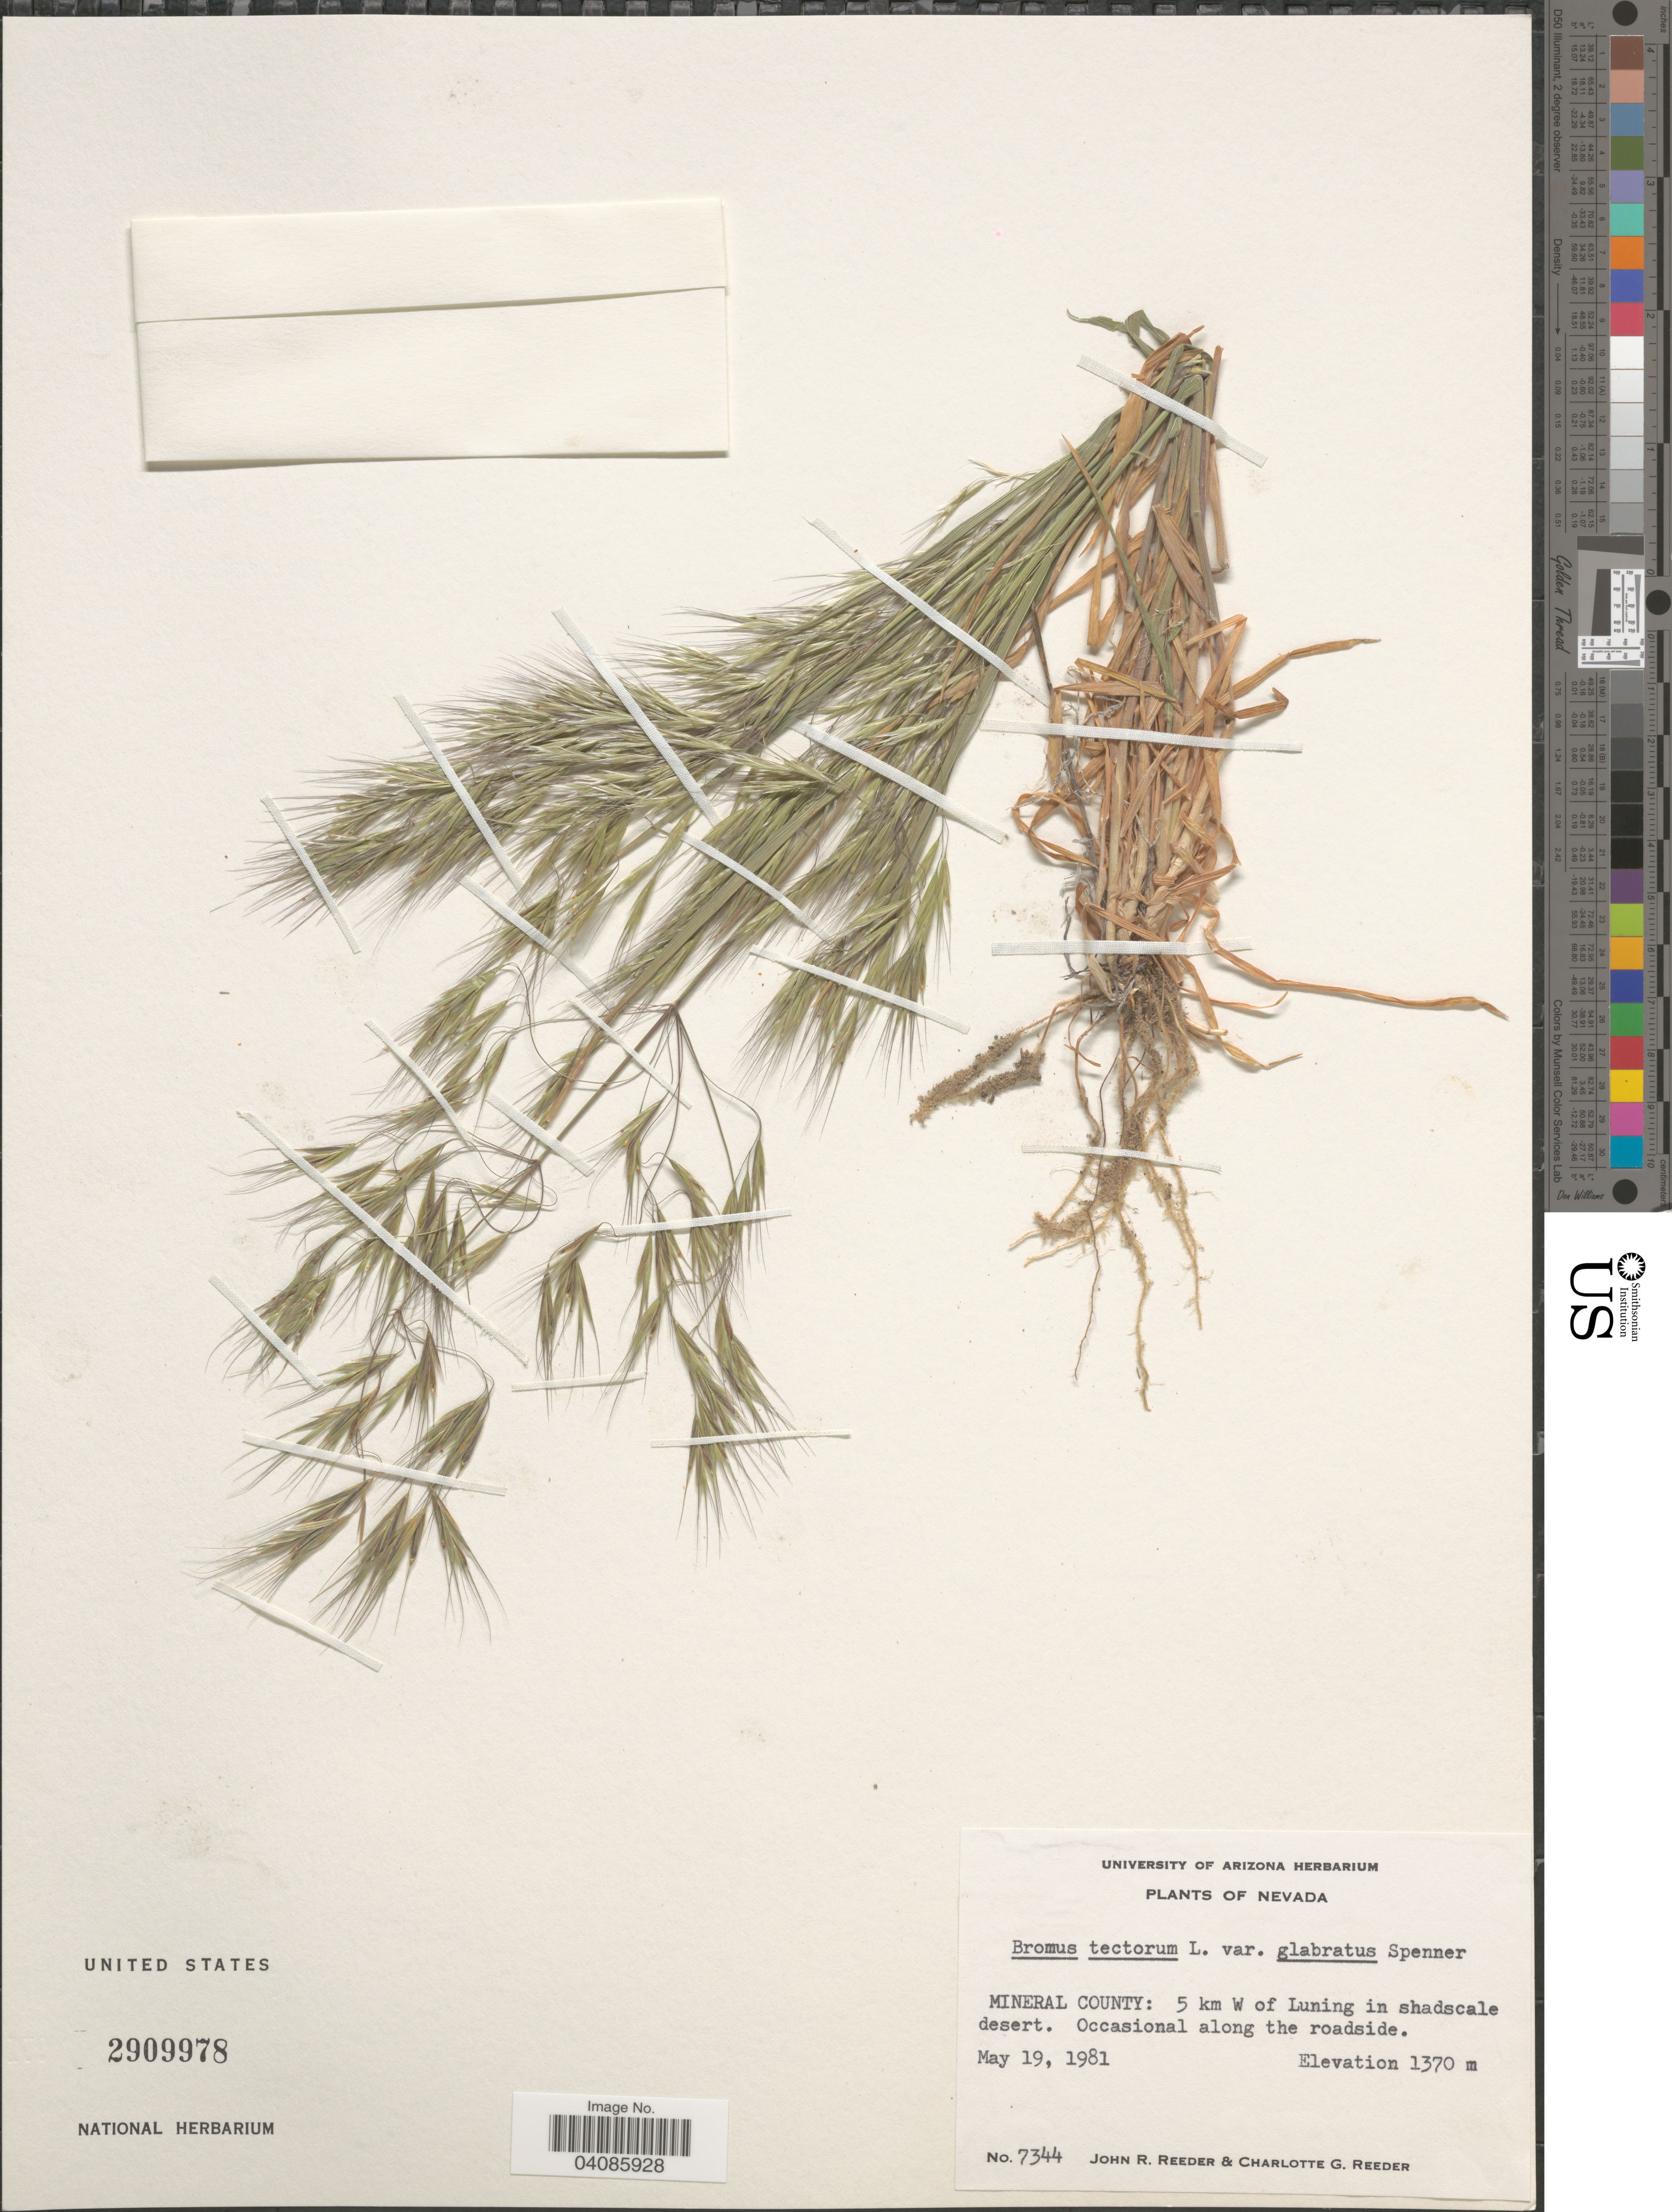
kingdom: Plantae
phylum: Tracheophyta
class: Liliopsida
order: Poales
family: Poaceae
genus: Bromus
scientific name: Bromus tectorum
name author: L.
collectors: J. R. Reeder & C. G. Reeder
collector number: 7344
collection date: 1981-05-19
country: United States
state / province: Nevada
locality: Mineral County: 5 km W of Luning in shadscale desert.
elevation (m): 1370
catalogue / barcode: US 2909978